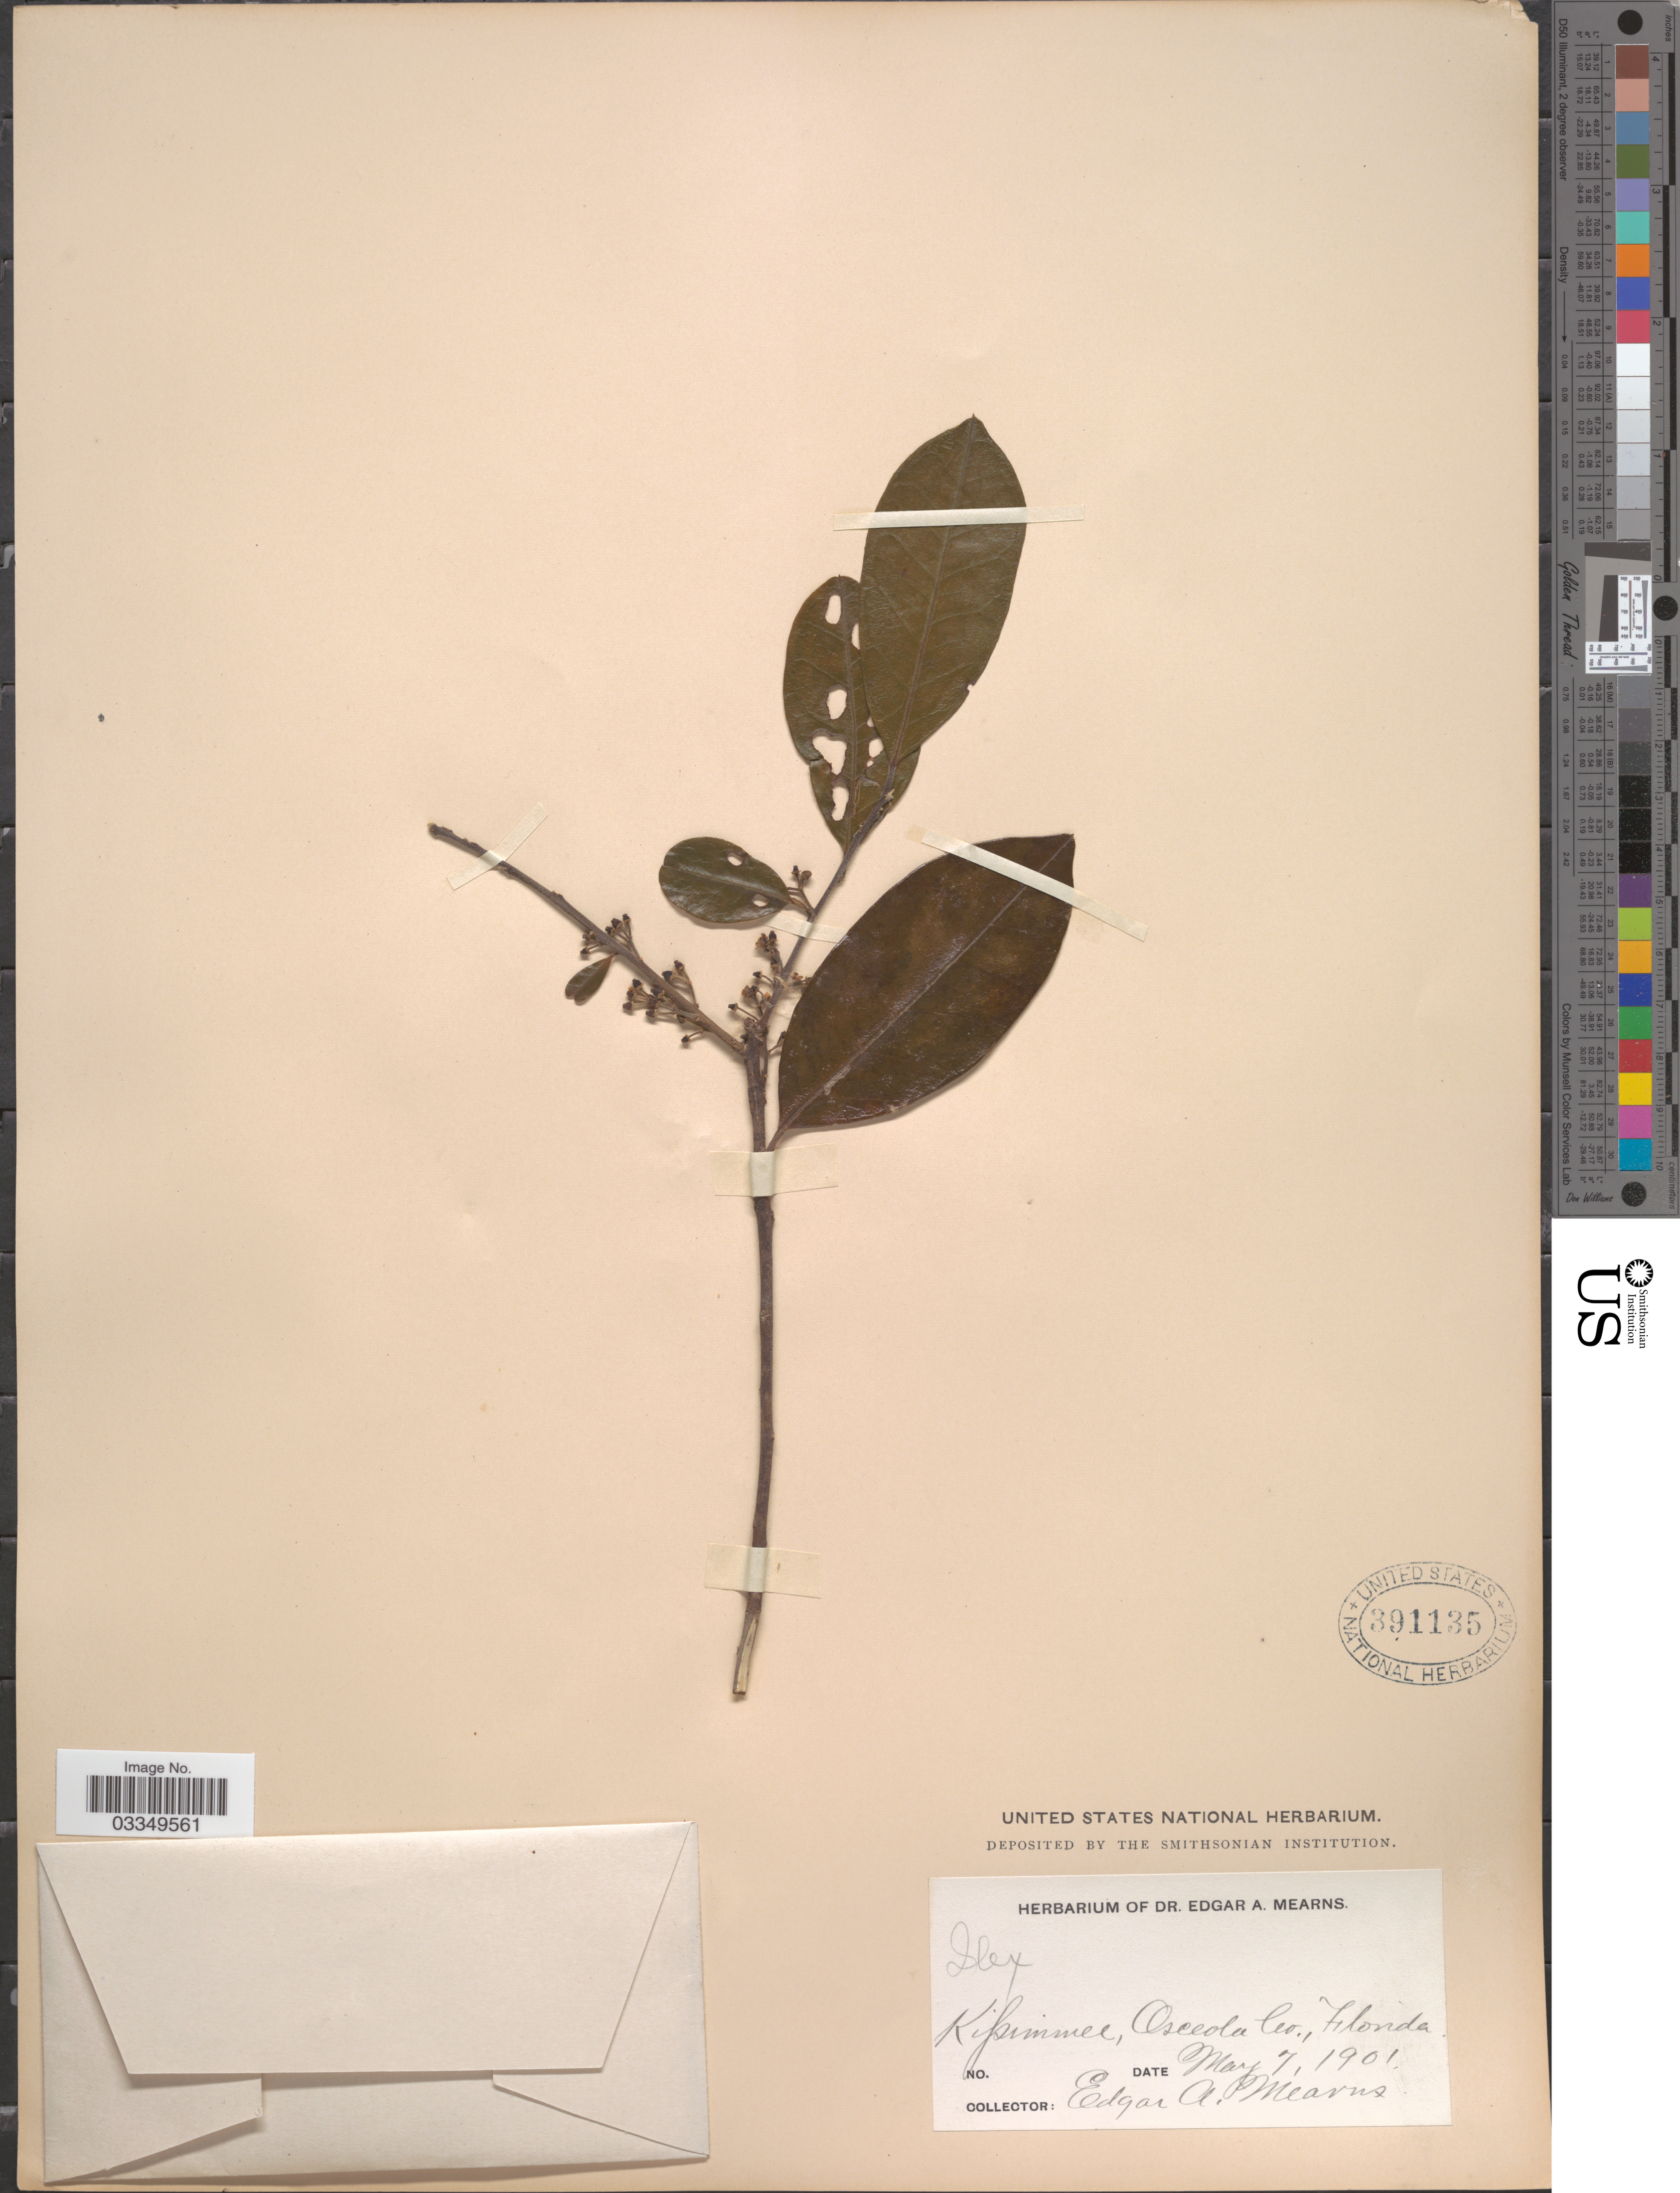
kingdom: Plantae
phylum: Tracheophyta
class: Magnoliopsida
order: Aquifoliales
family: Aquifoliaceae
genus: Ilex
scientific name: Ilex cassine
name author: L.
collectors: E. A. Mearns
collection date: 1901-05-07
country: United States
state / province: Florida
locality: Kissimmee, Osceola Co.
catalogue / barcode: US 391135